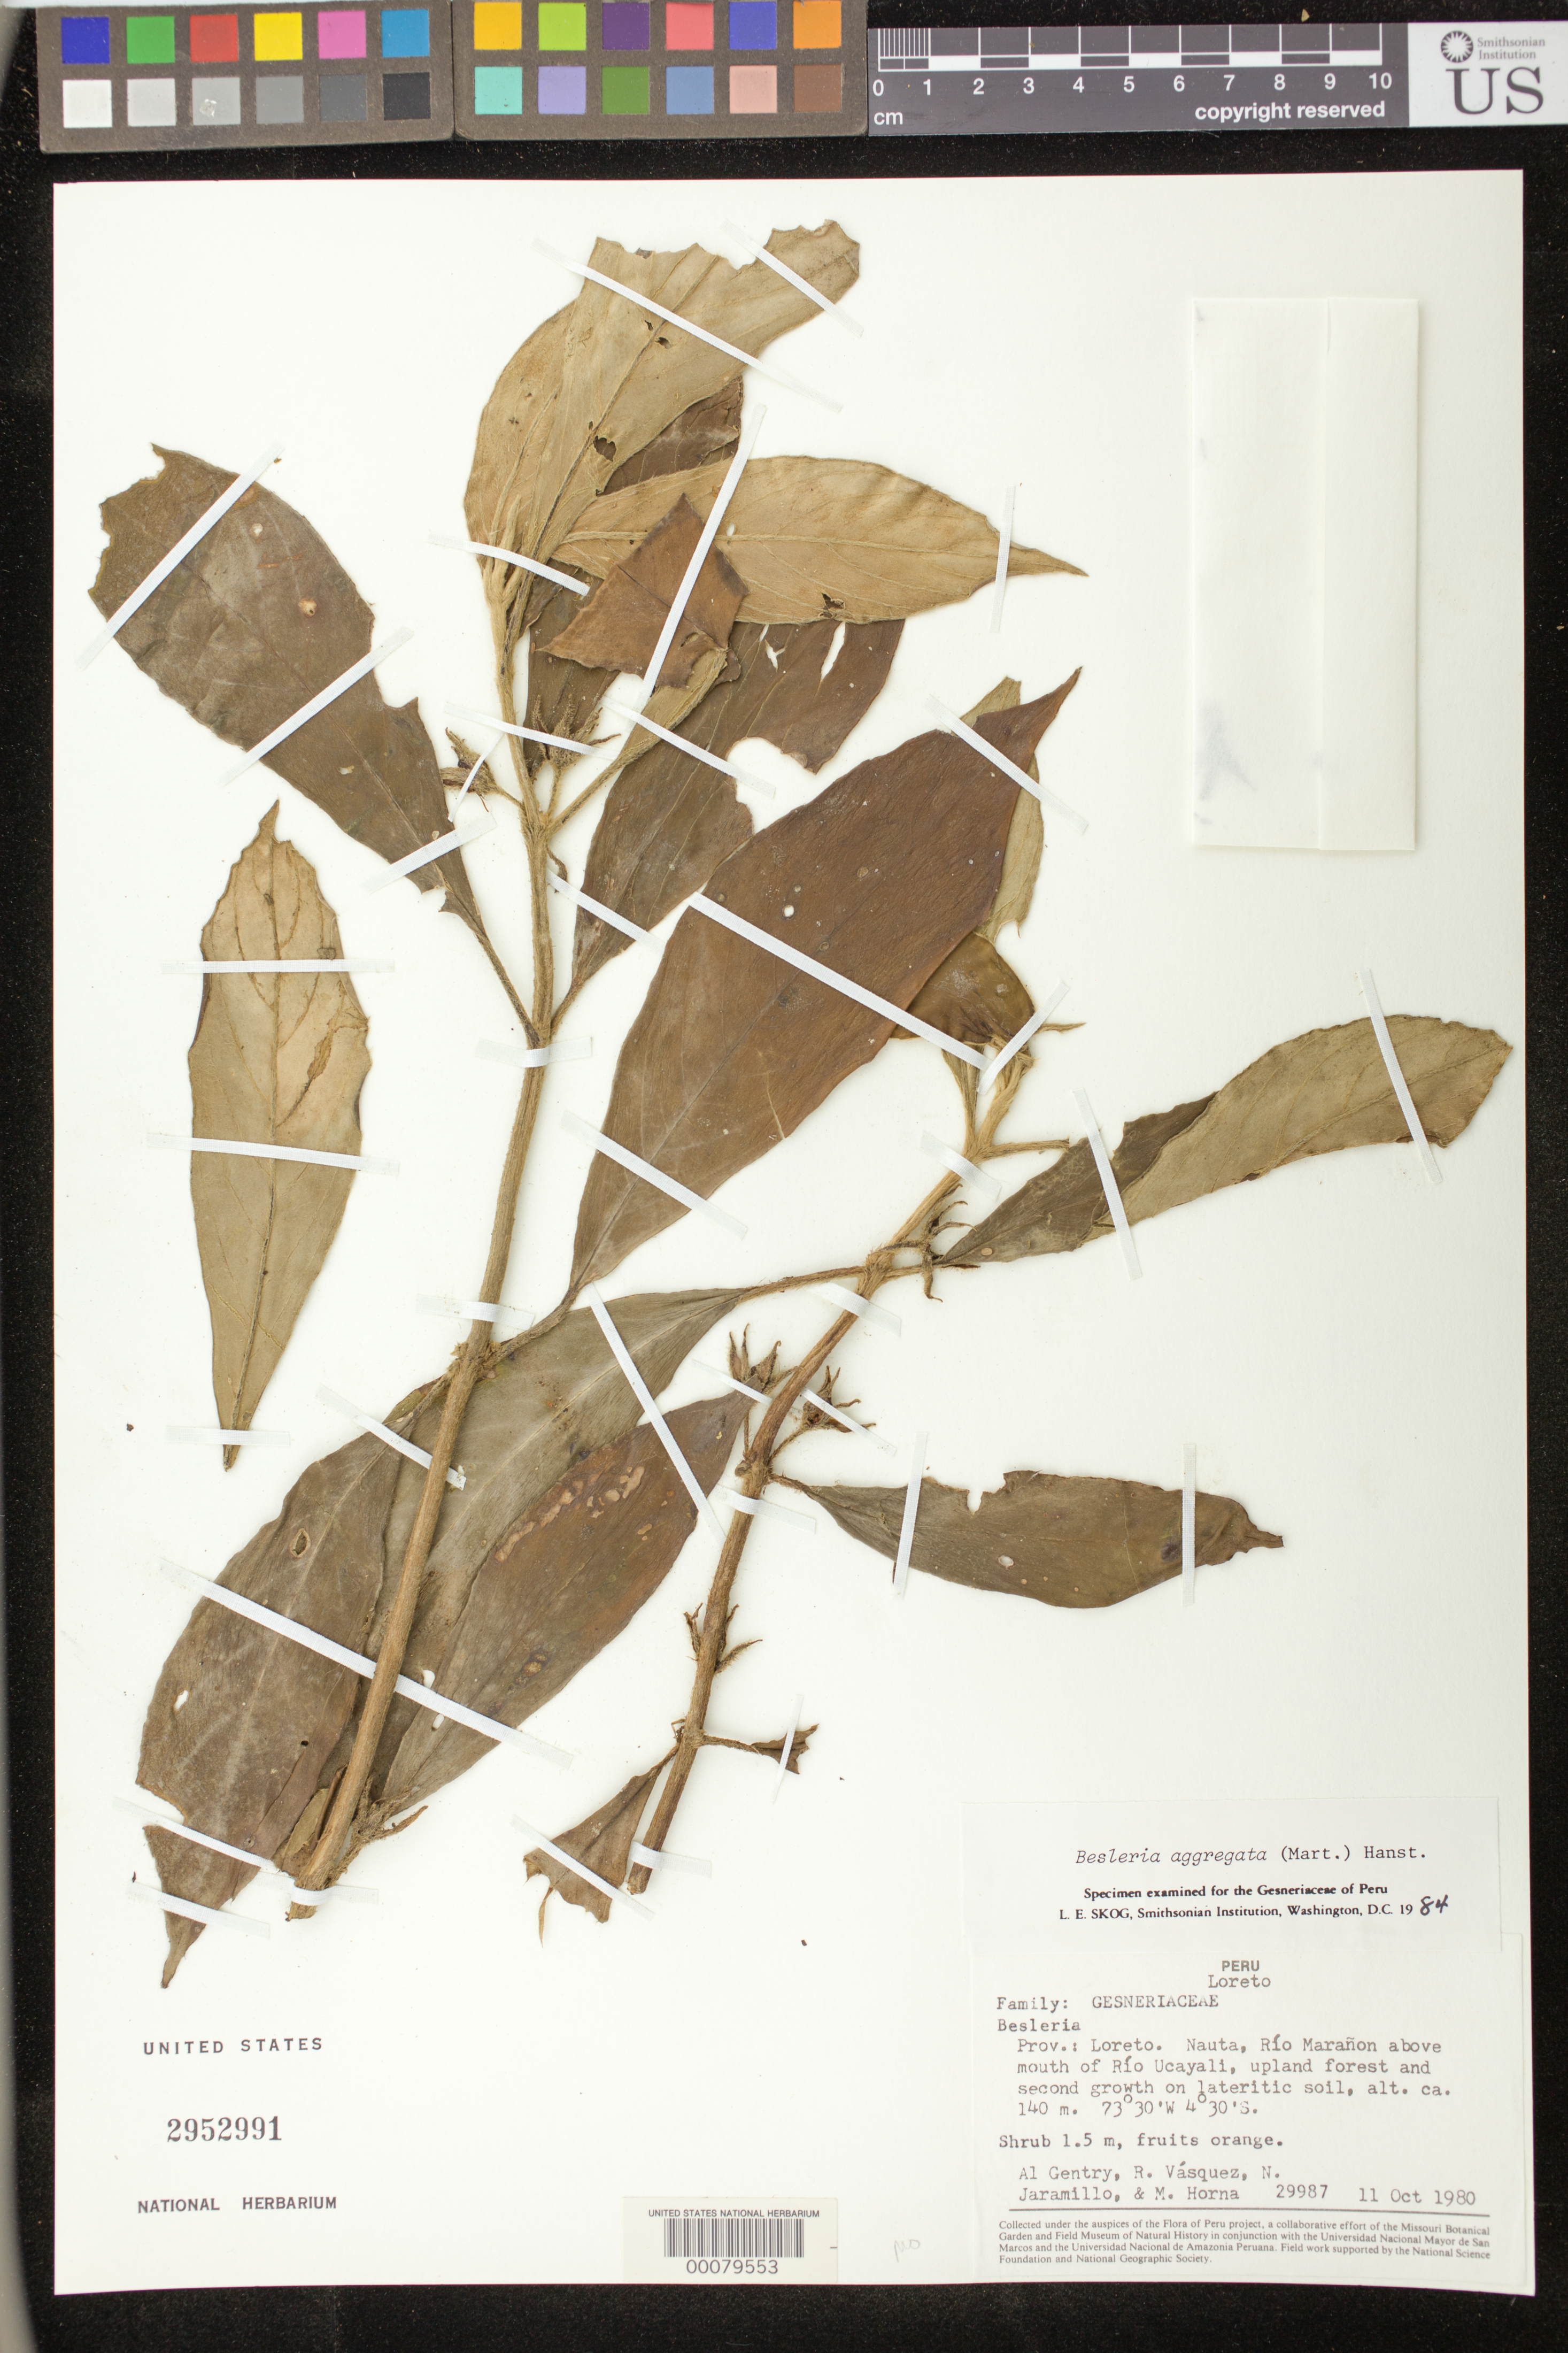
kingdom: Plantae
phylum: Tracheophyta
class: Magnoliopsida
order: Lamiales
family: Gesneriaceae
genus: Besleria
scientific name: Besleria aggregata var. aggregata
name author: (Mart.) Hanst.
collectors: A. H. Gentry & et al.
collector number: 29987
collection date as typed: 11 Oct 1980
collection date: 1980-10-11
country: Peru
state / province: Loreto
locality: Prov. Loreto; Nauta, Rio Maranon above mouth of Rio Ucayali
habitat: Upland forest and second growth on lateritic soil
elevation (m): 140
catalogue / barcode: US 2952991